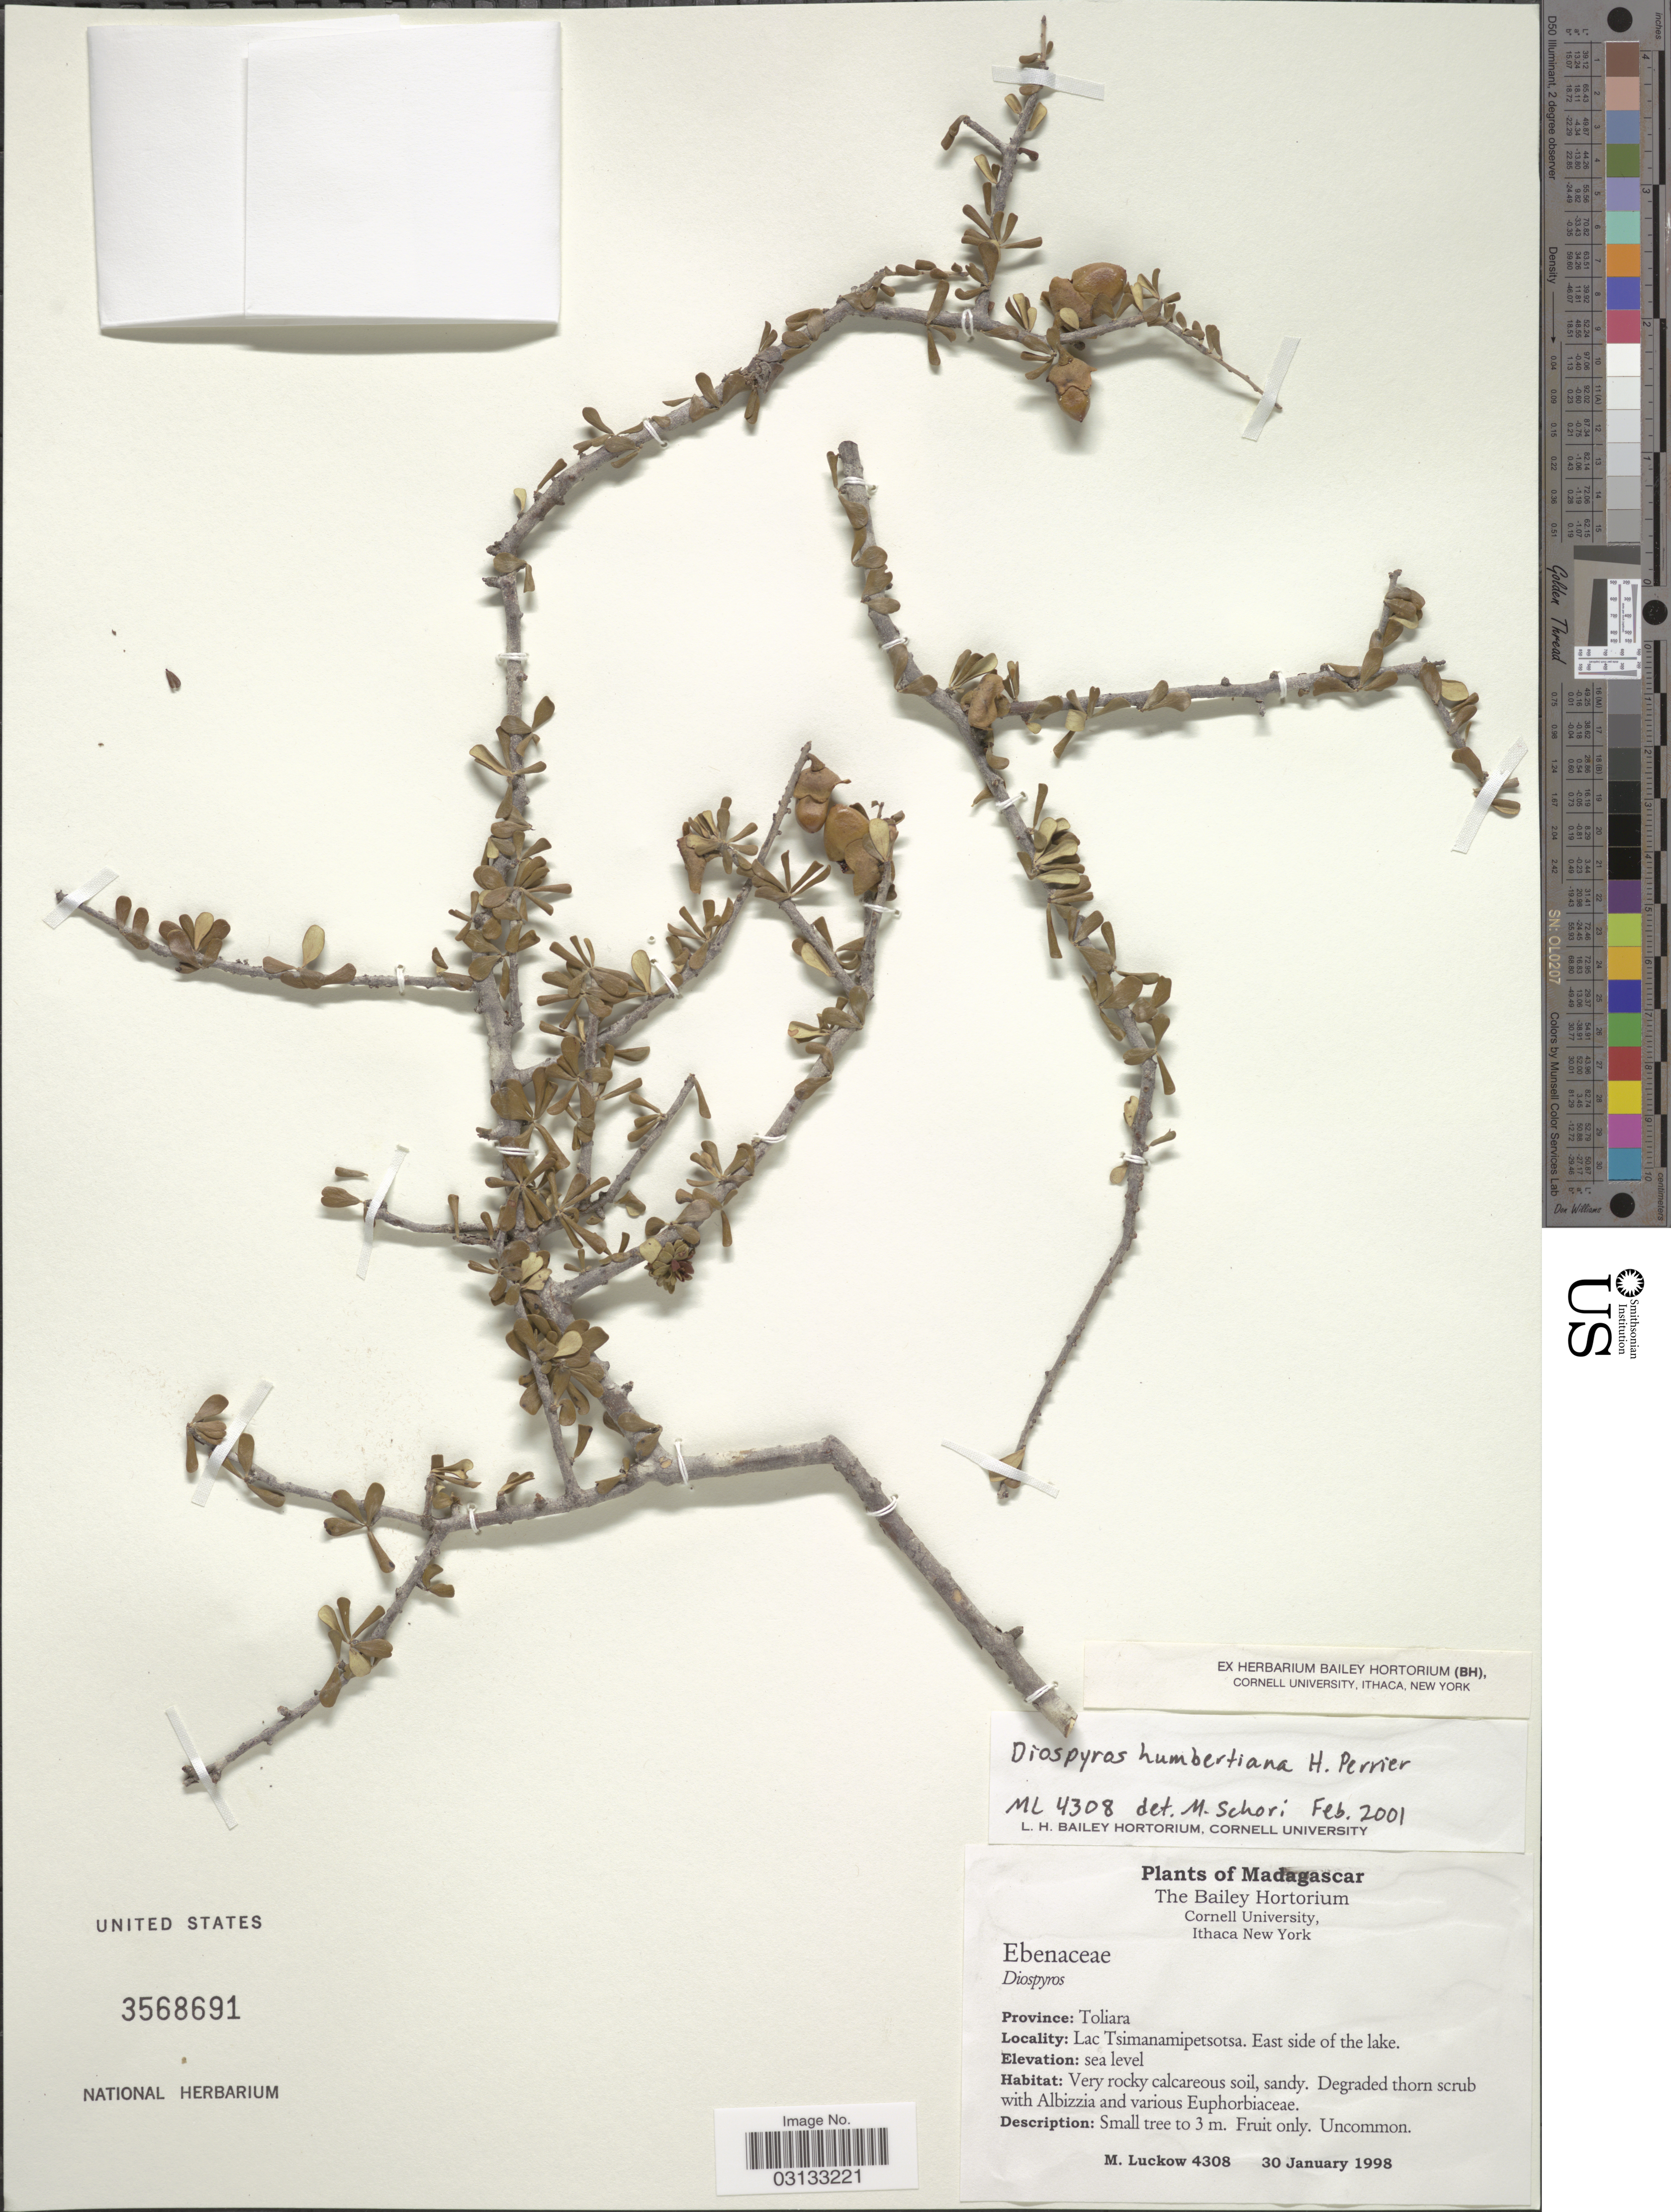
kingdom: Plantae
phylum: Tracheophyta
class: Magnoliopsida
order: Ericales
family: Ebenaceae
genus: Diospyros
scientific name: Diospyros humbertiana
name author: H. Perrier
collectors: M. A. Luckow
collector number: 4308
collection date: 1998-01-30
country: Madagascar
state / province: Atsimo-Andrefana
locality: Lac Tsimanamipetsotsa. East side of the lake.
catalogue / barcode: US 3568691